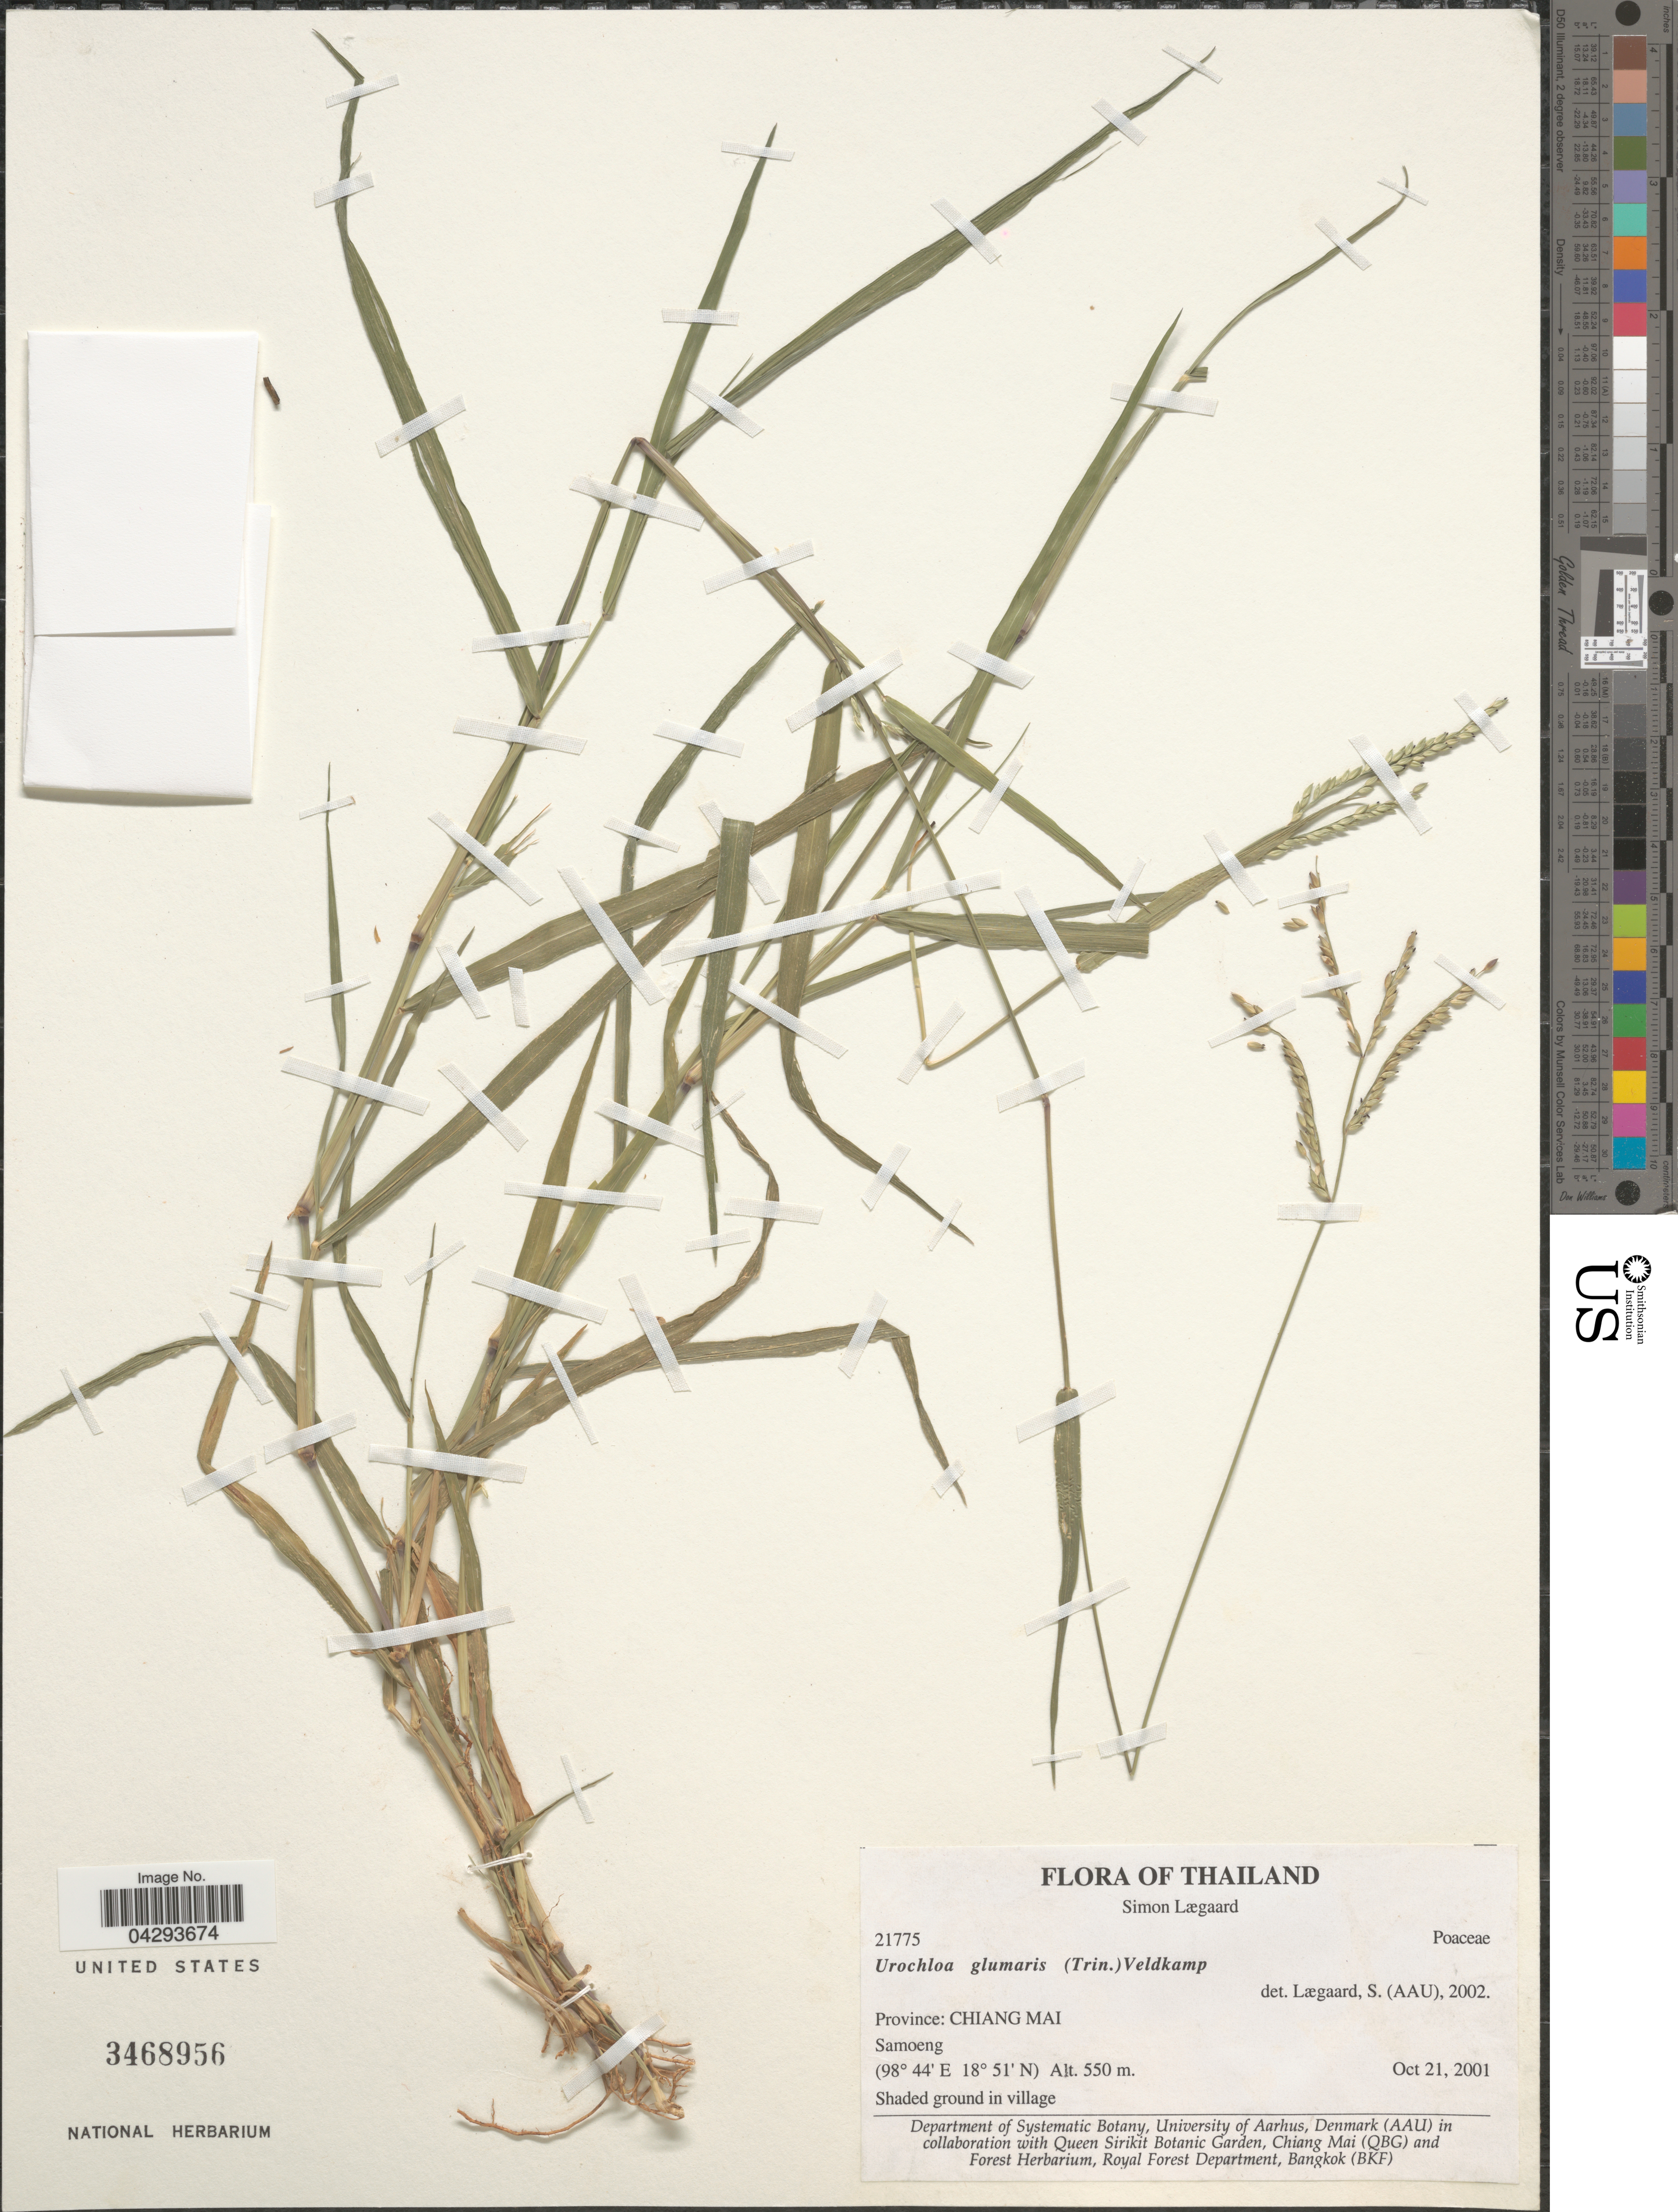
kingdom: Plantae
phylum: Tracheophyta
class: Liliopsida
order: Poales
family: Poaceae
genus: Urochloa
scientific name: Urochloa glumaris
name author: (Trin.) Veldkamp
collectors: S. Lægaard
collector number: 21775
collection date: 2001-10-21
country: Thailand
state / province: Chiang Mai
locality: Samoeng.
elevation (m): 550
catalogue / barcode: US 3468956